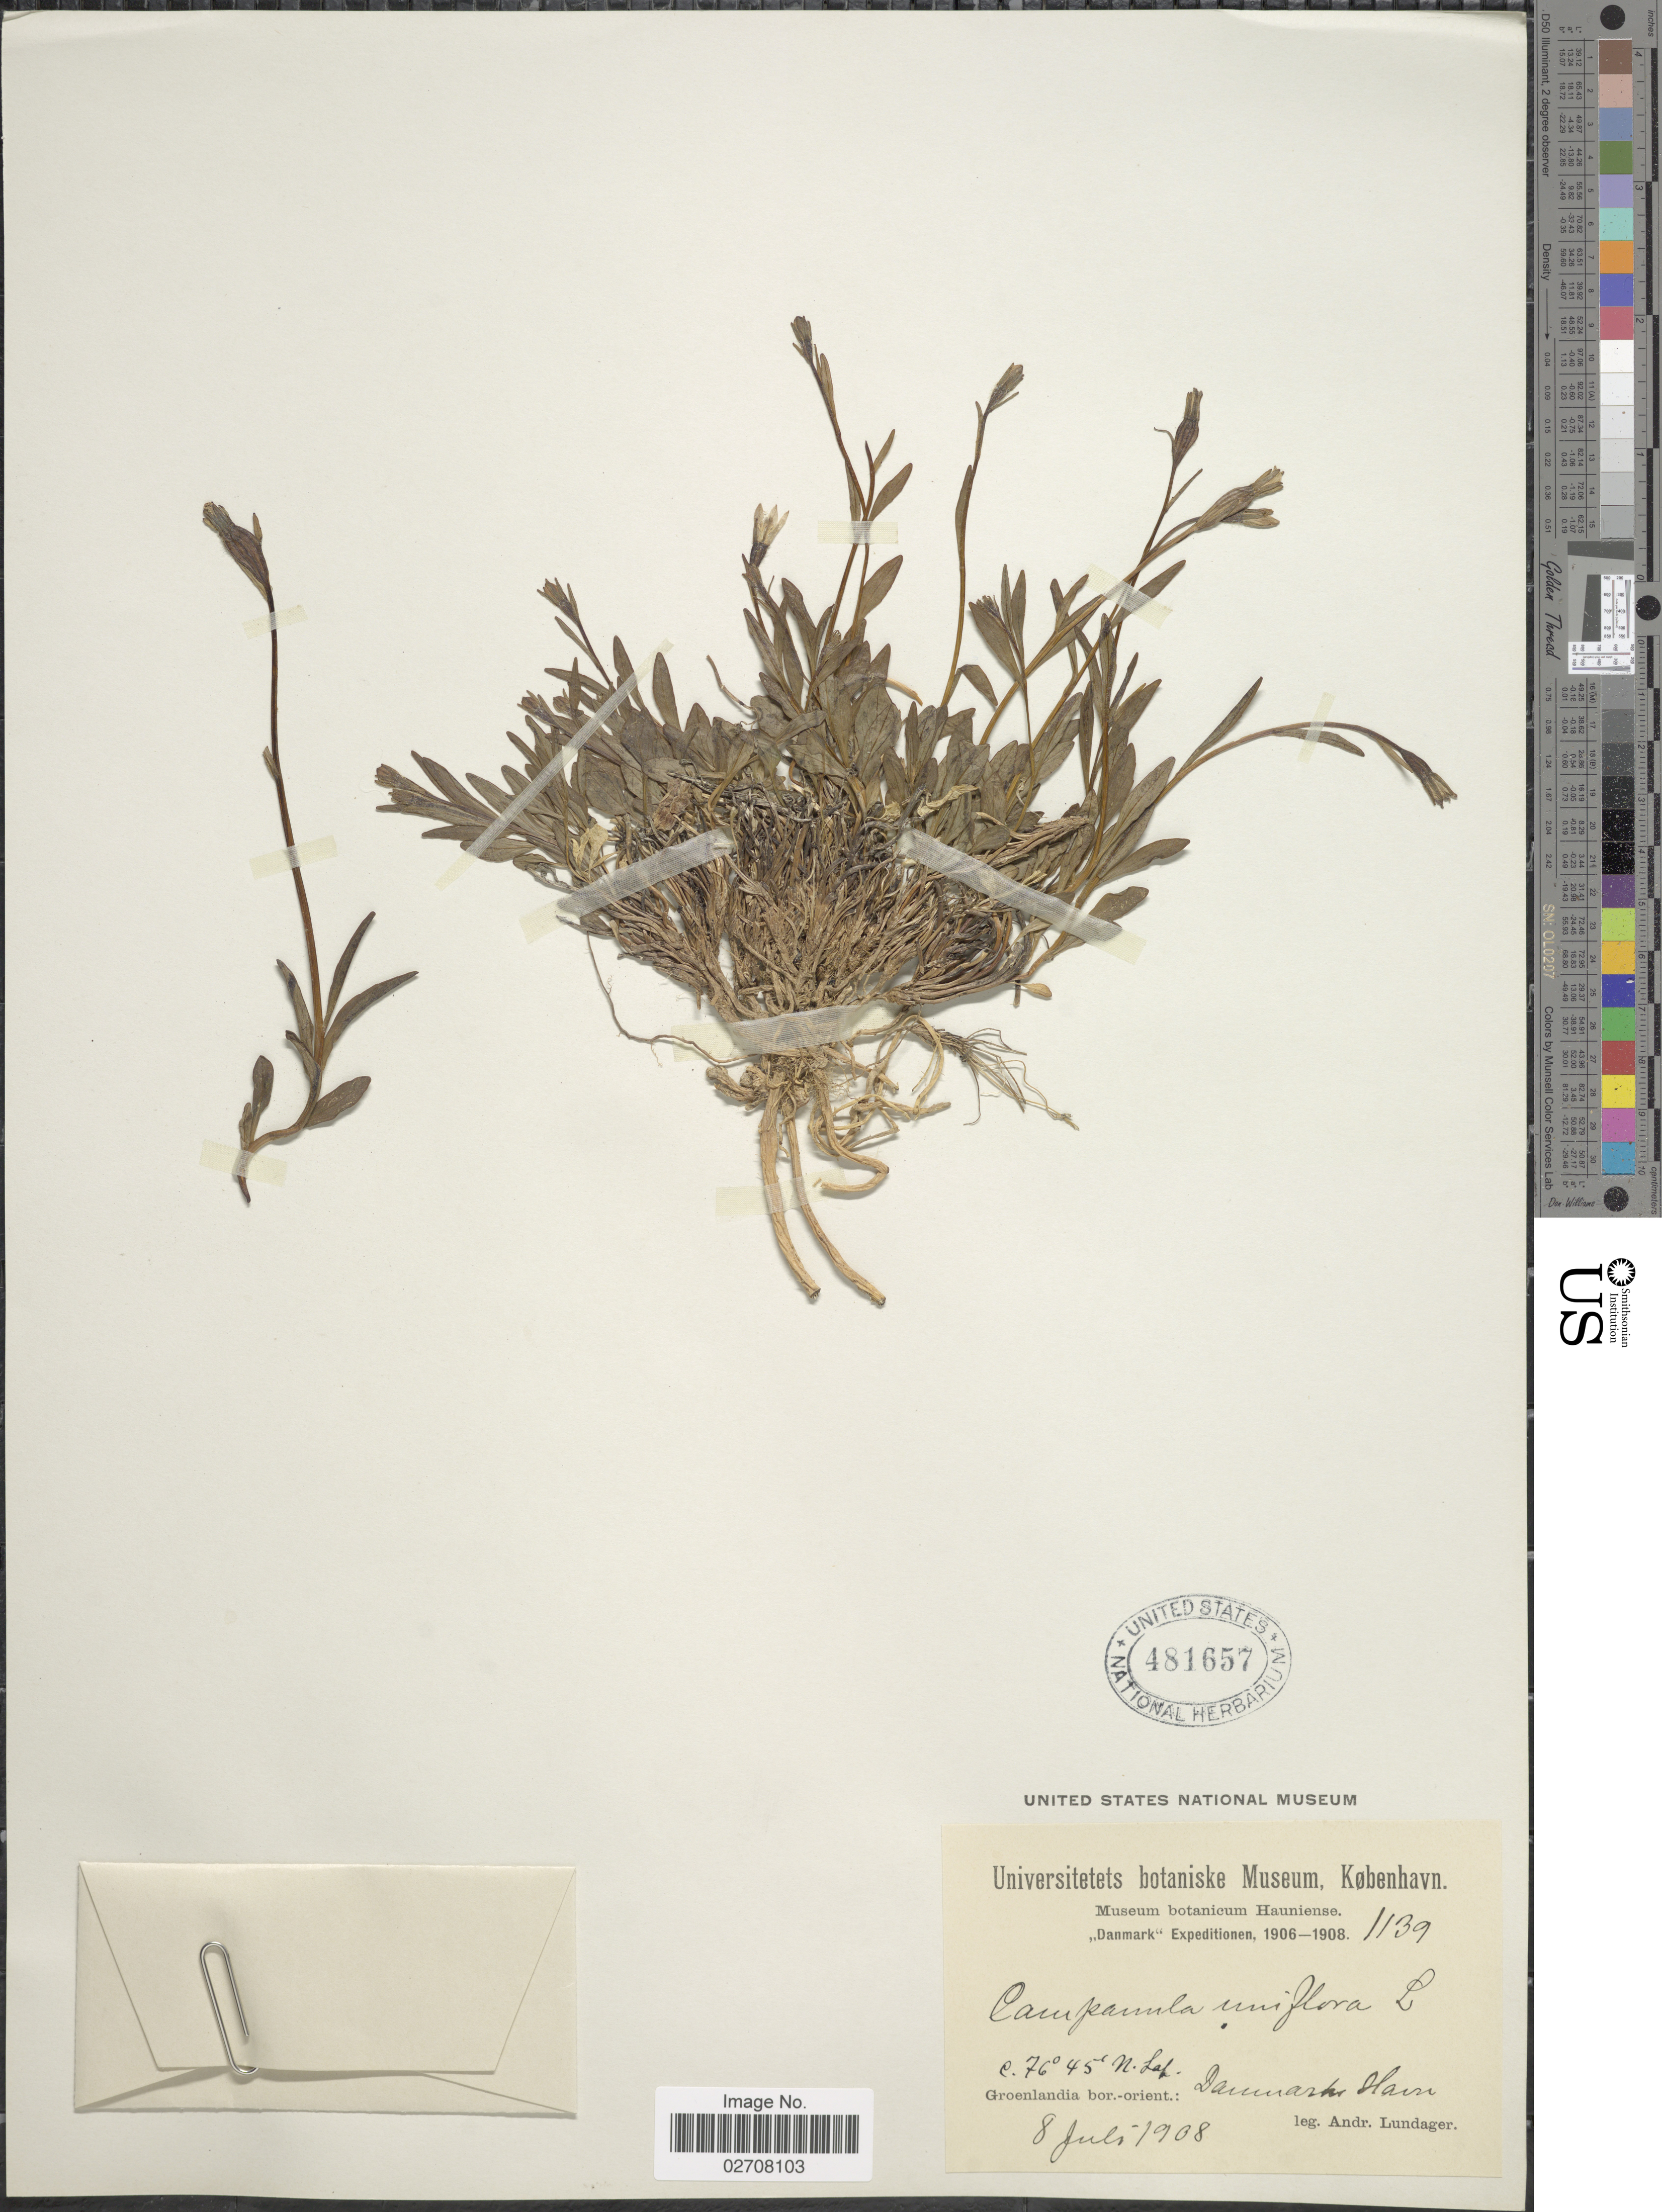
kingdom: Plantae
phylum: Tracheophyta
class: Magnoliopsida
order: Asterales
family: Campanulaceae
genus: Campanula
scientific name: Campanula uniflora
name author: L.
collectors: A. Lundager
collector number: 1139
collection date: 1908-07-08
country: Greenland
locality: Danmark. Groenlandia bor.-orient.: Danmarks Havn.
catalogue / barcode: US 481657